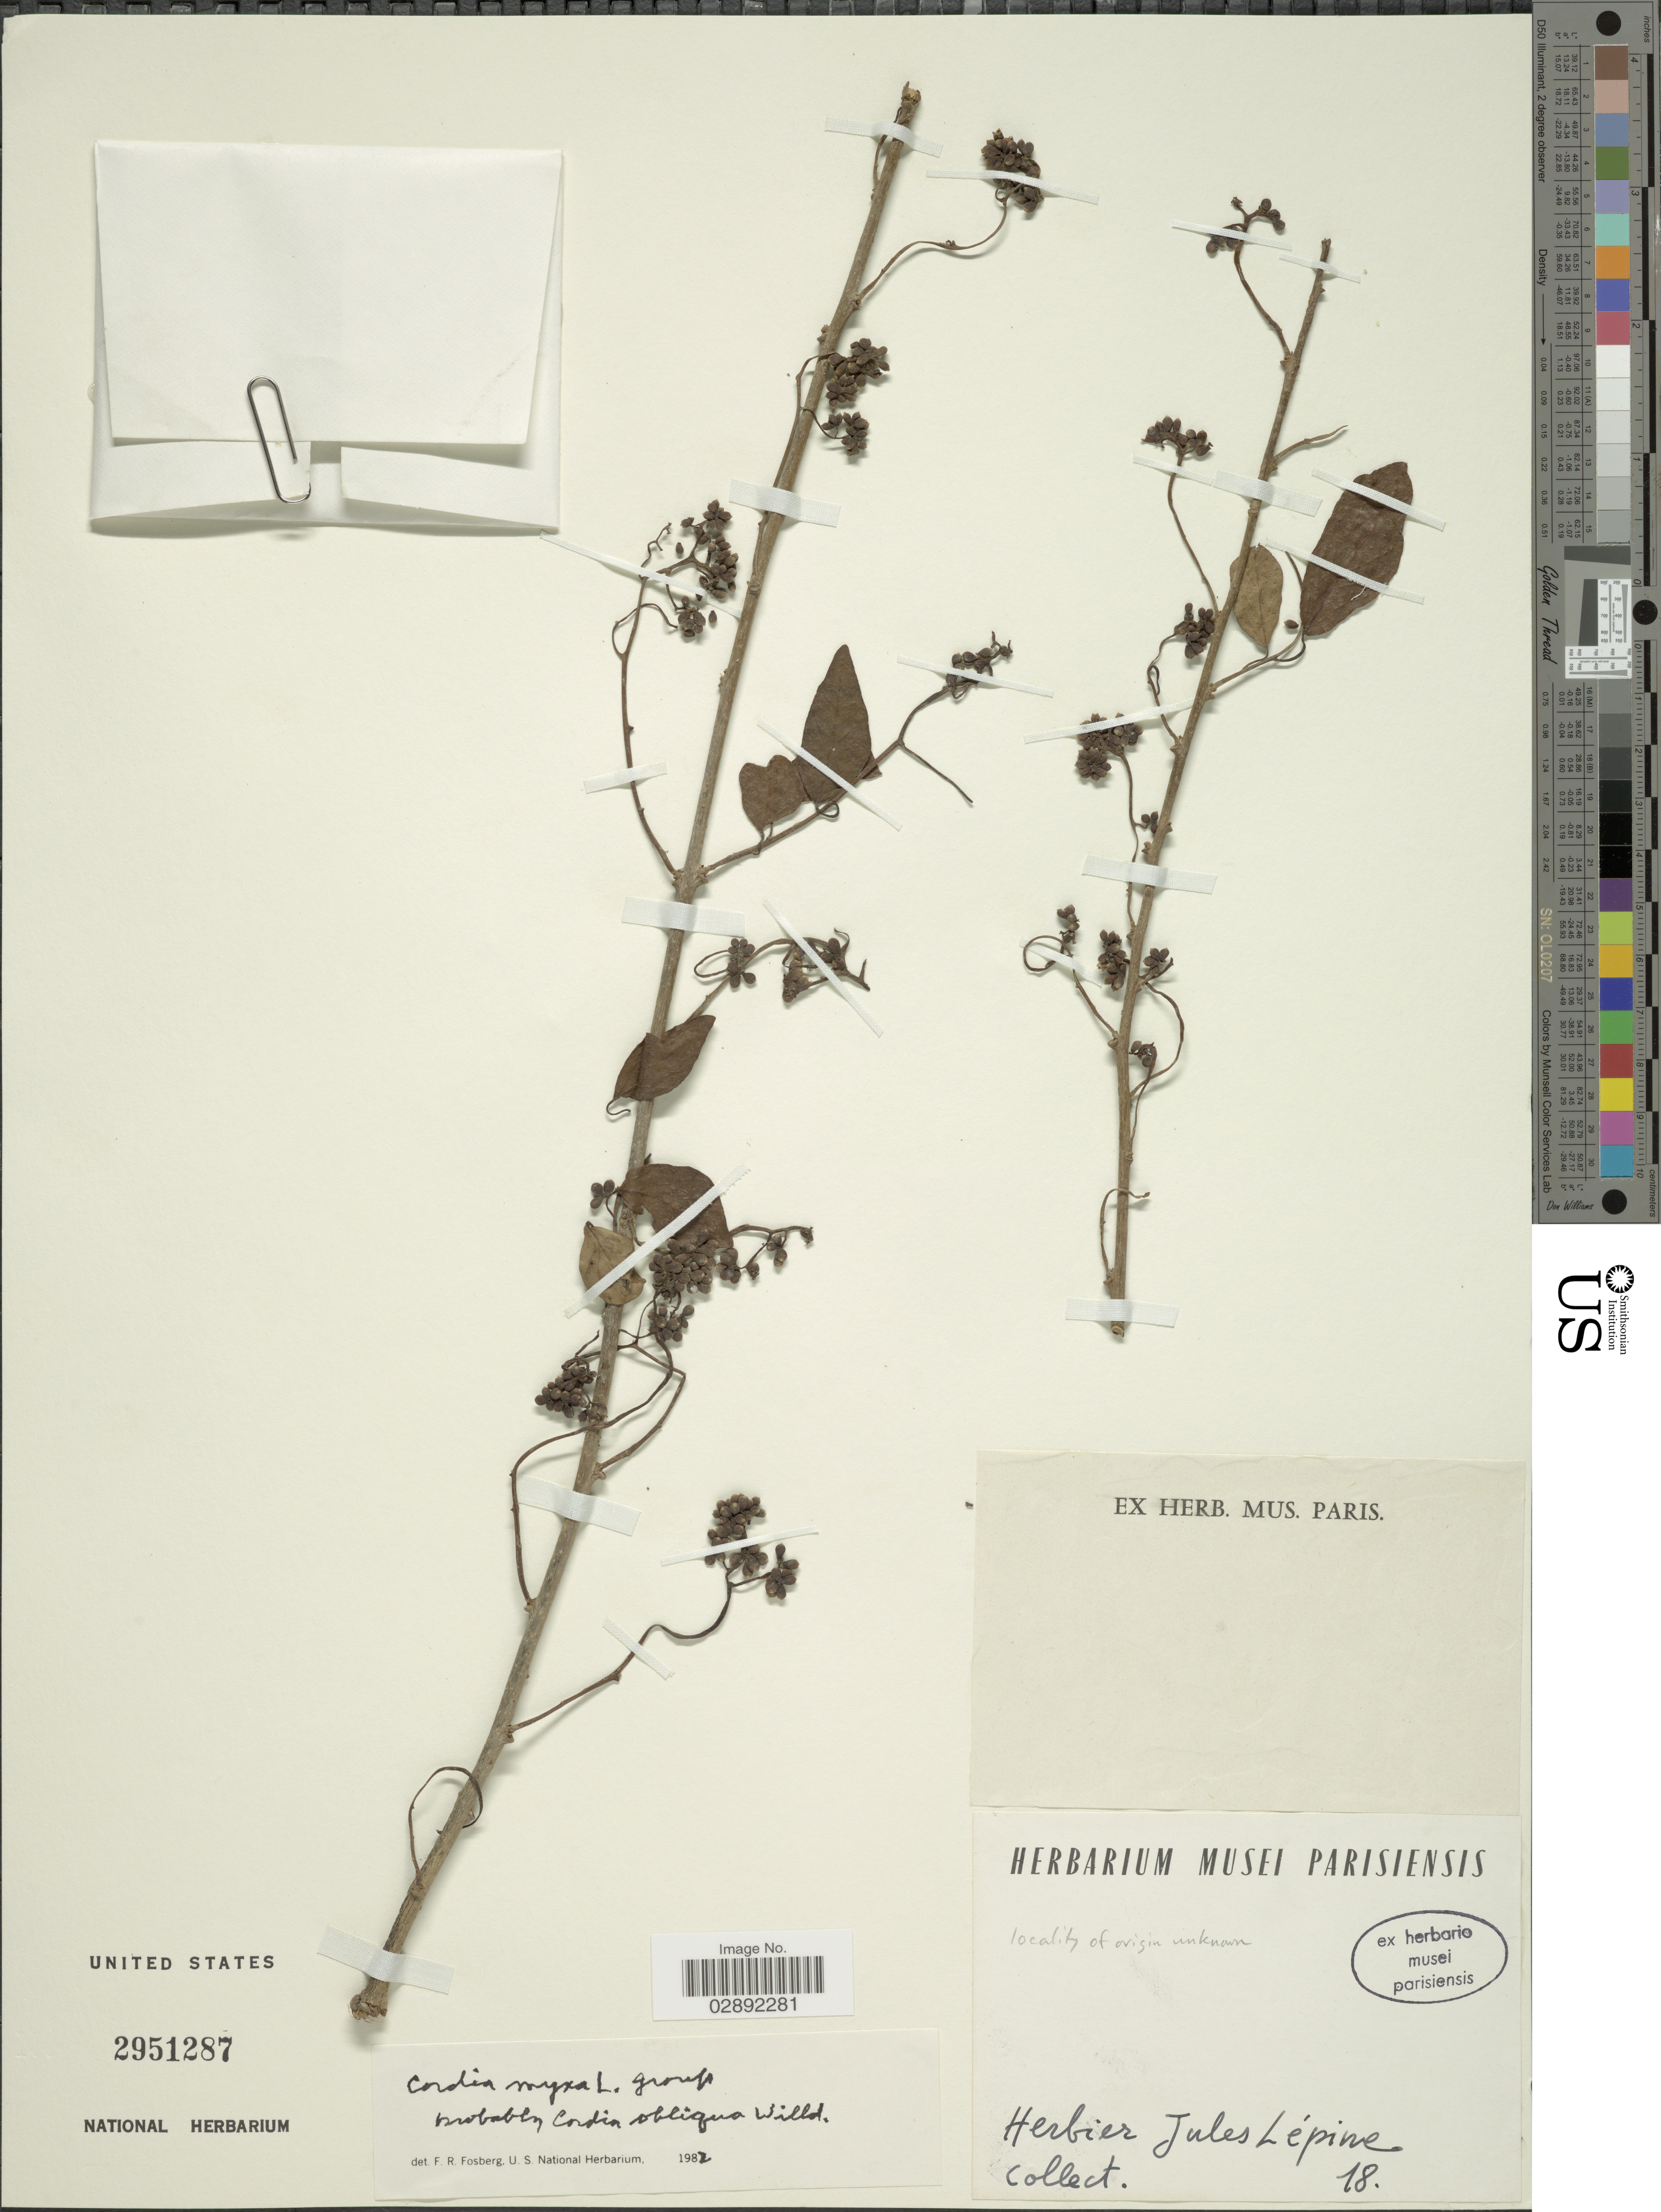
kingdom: Plantae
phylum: Tracheophyta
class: Magnoliopsida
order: Boraginales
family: Cordiaceae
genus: Cordia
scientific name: Cordia obliqua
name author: Willd.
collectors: Ex herb. Jules Lépine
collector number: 18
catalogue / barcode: US 2951287